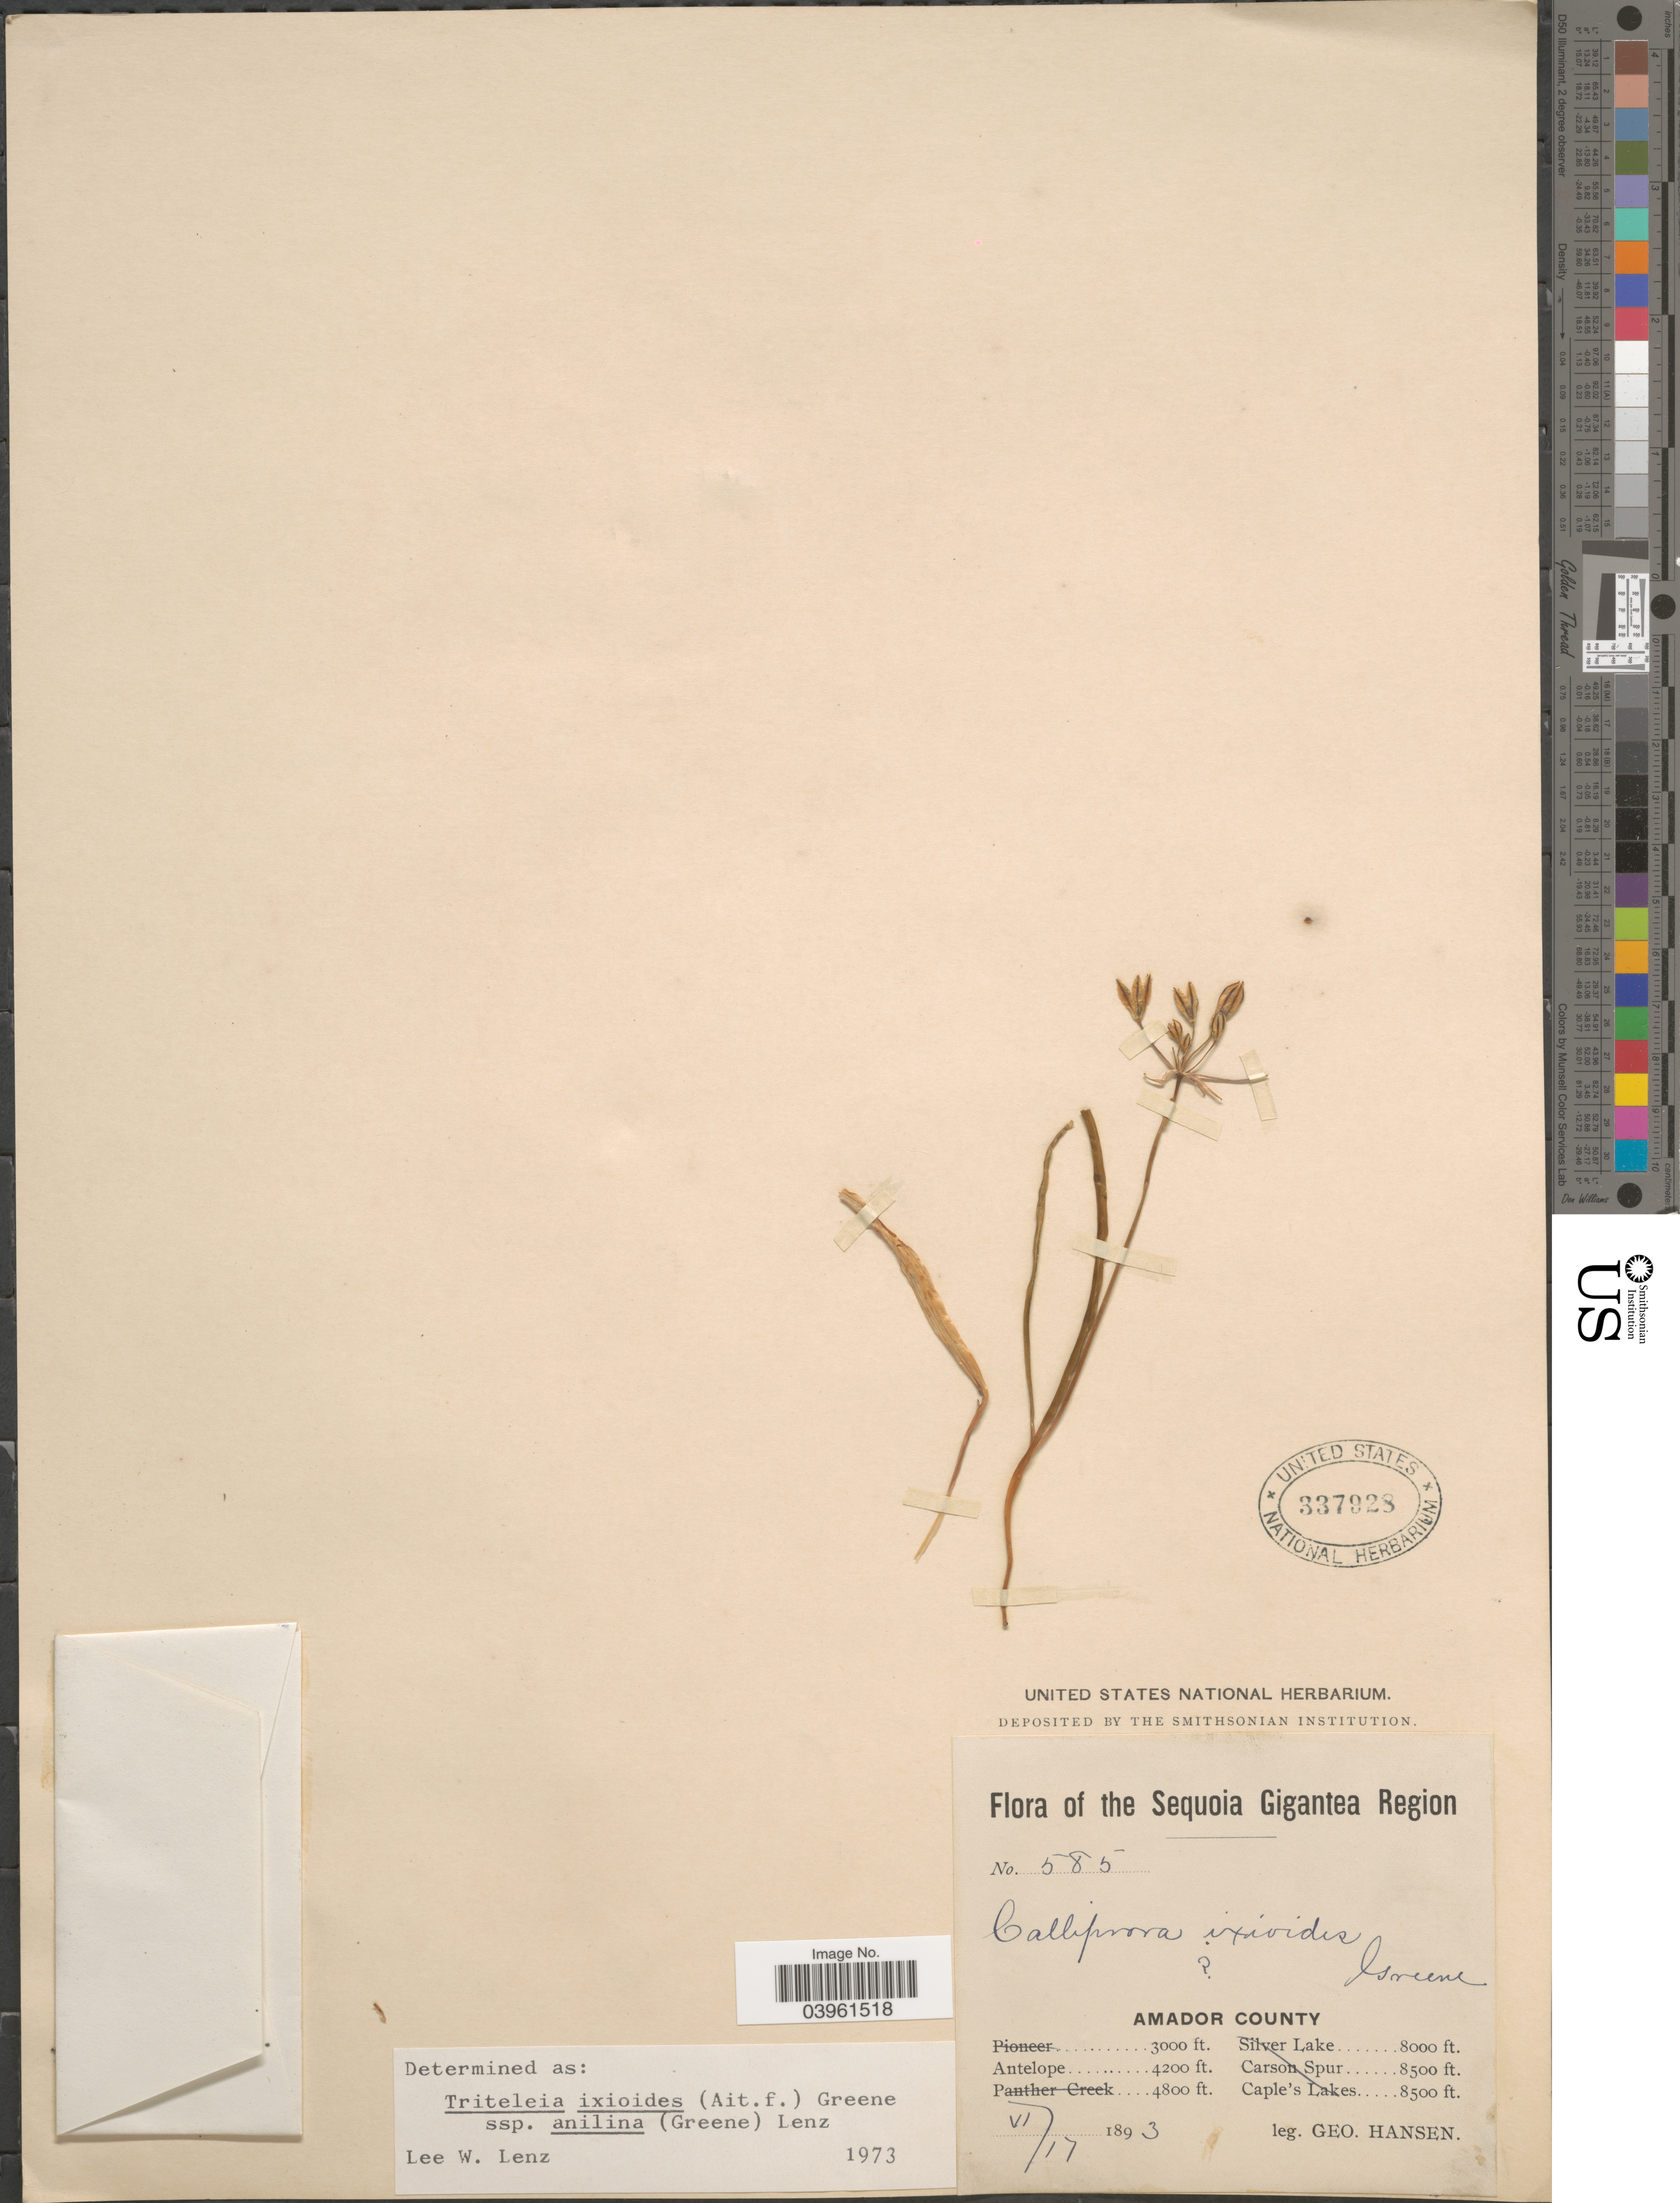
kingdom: Plantae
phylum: Tracheophyta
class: Liliopsida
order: Asparagales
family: Asparagaceae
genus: Triteleia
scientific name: Triteleia ixioides subsp. anilina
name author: (Greene) L.W. Lenz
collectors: G. Hansen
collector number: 585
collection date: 1893-06-17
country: United States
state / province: California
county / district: Amador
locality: The Sequoia Gigantea Region. Amador County. Antelope.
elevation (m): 1280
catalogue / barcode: US 337928